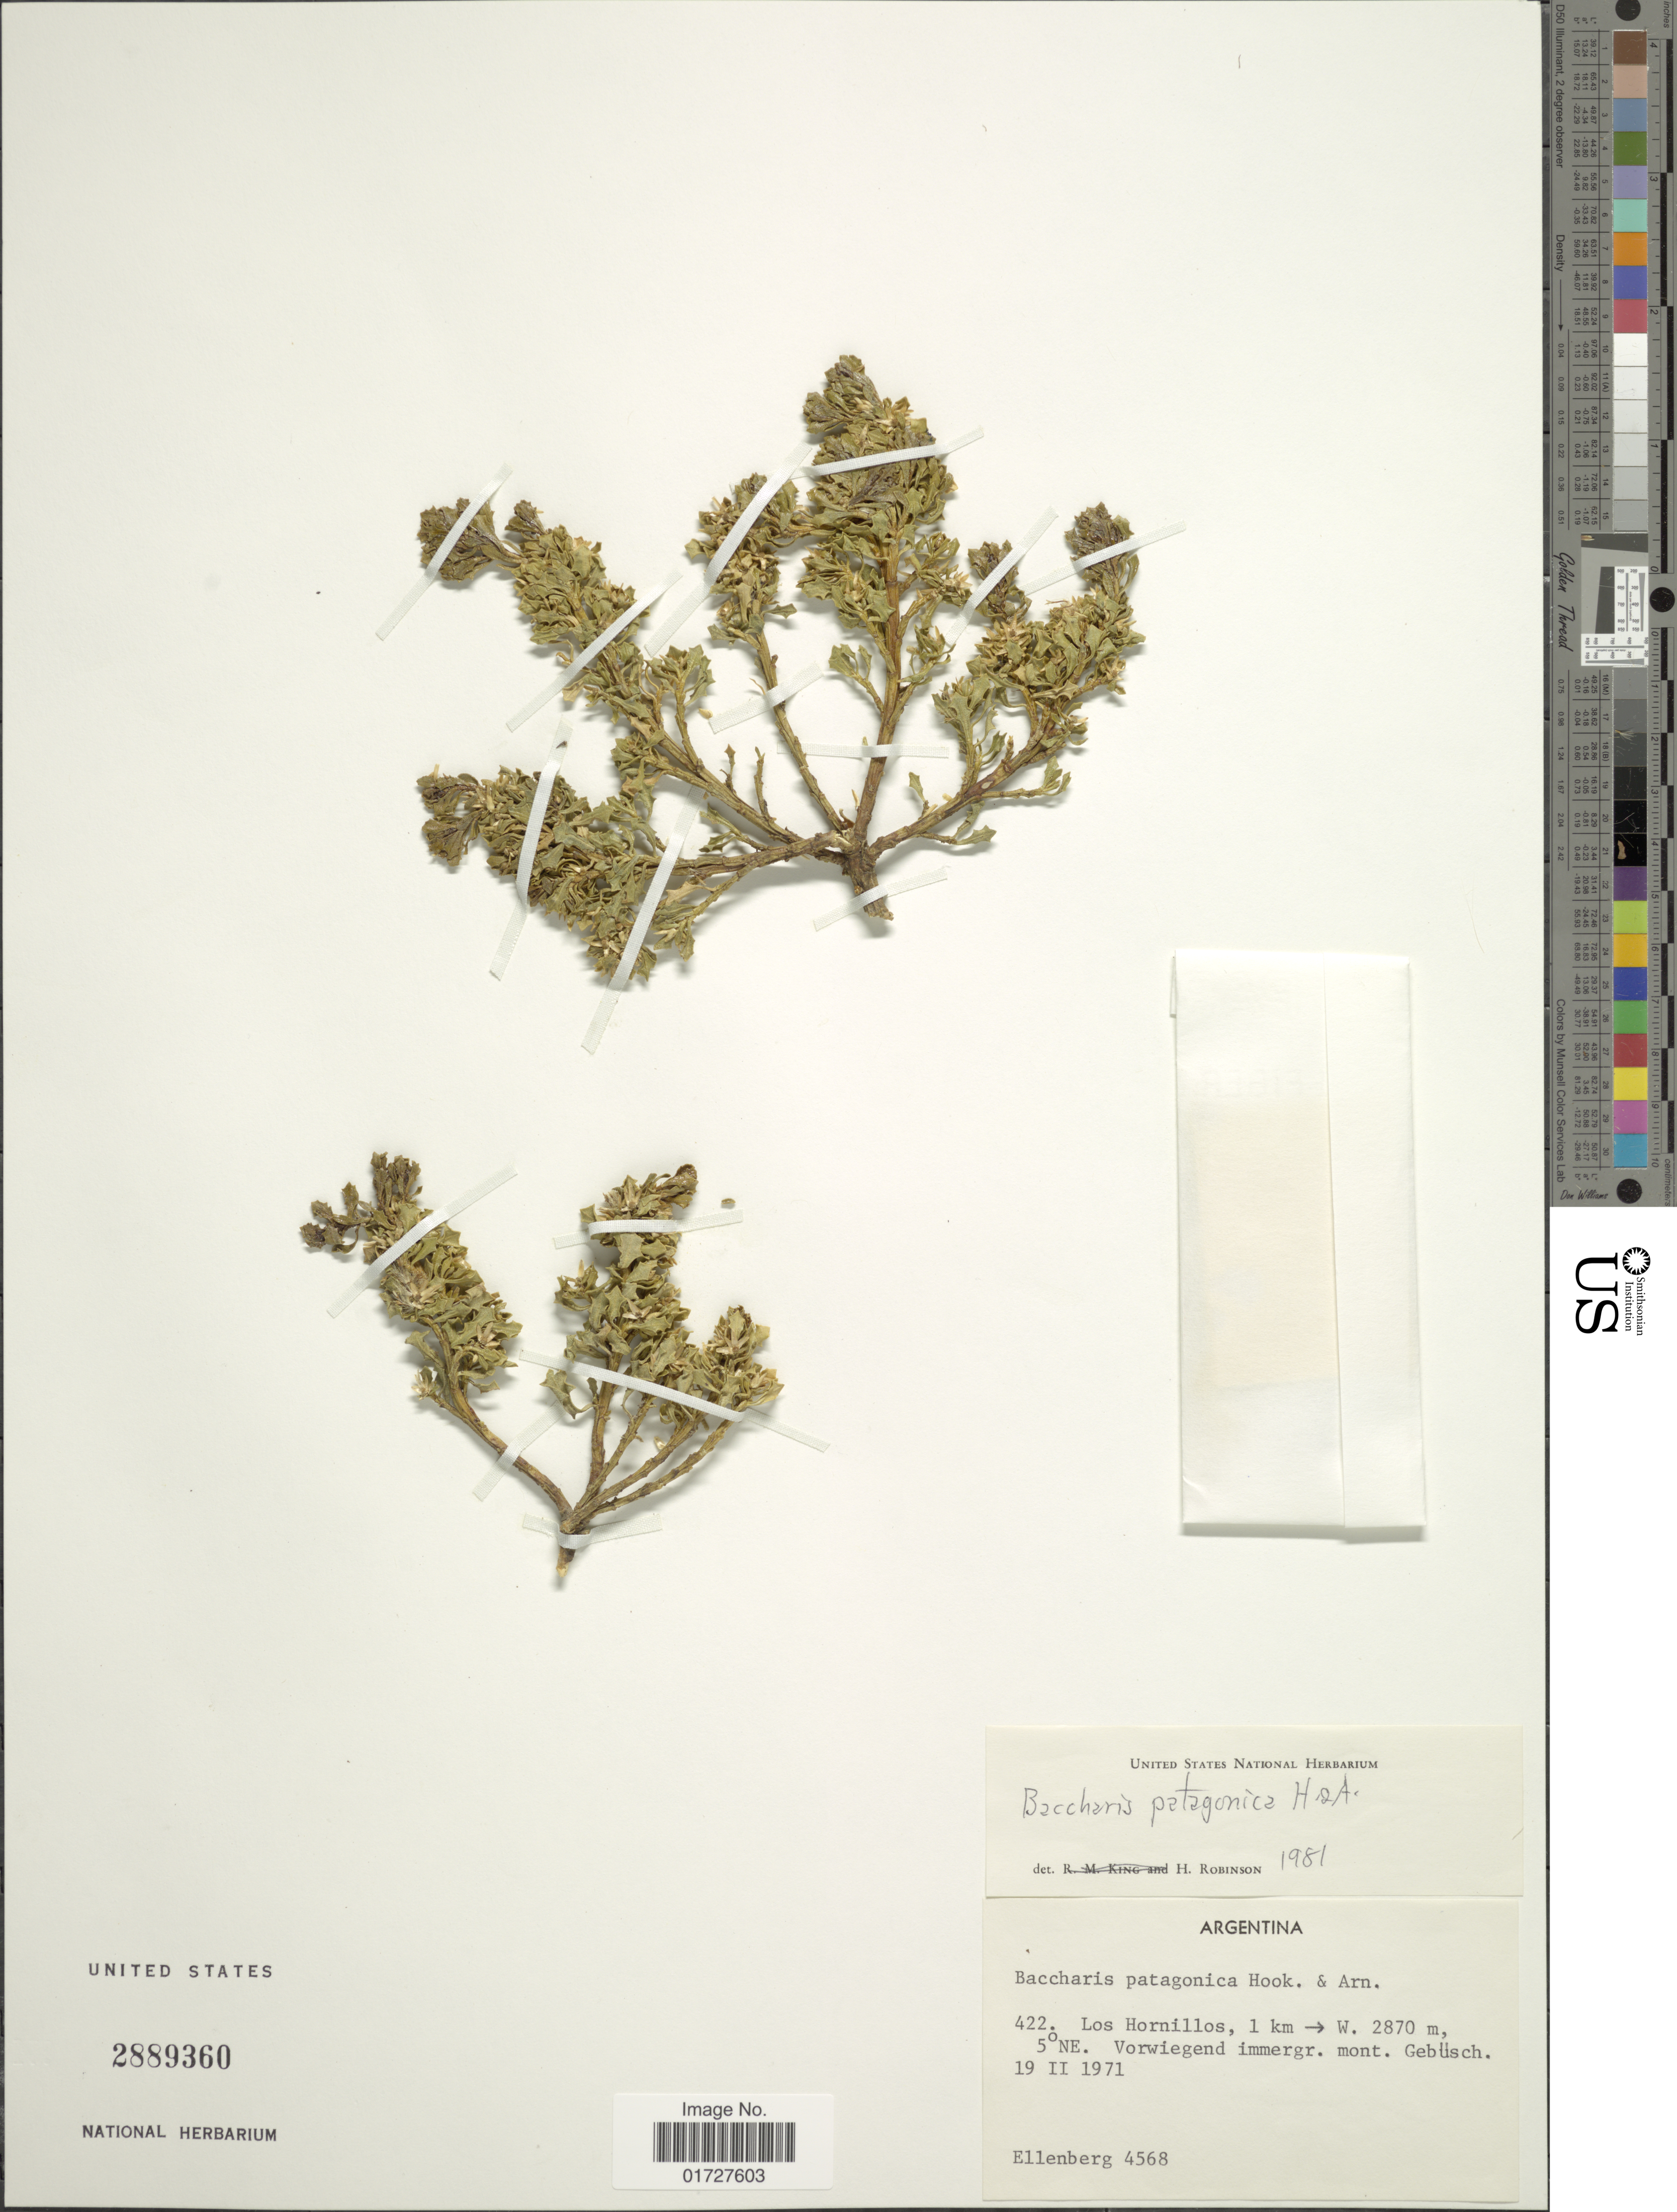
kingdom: Plantae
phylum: Tracheophyta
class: Magnoliopsida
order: Asterales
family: Asteraceae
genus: Baccharis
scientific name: Baccharis patagonica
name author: Hook. & Arn.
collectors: H. Ellenberg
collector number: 4568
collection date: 1971-02-19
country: Argentina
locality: Los Hornillos, 1 km W.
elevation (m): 2870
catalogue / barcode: US 2889360